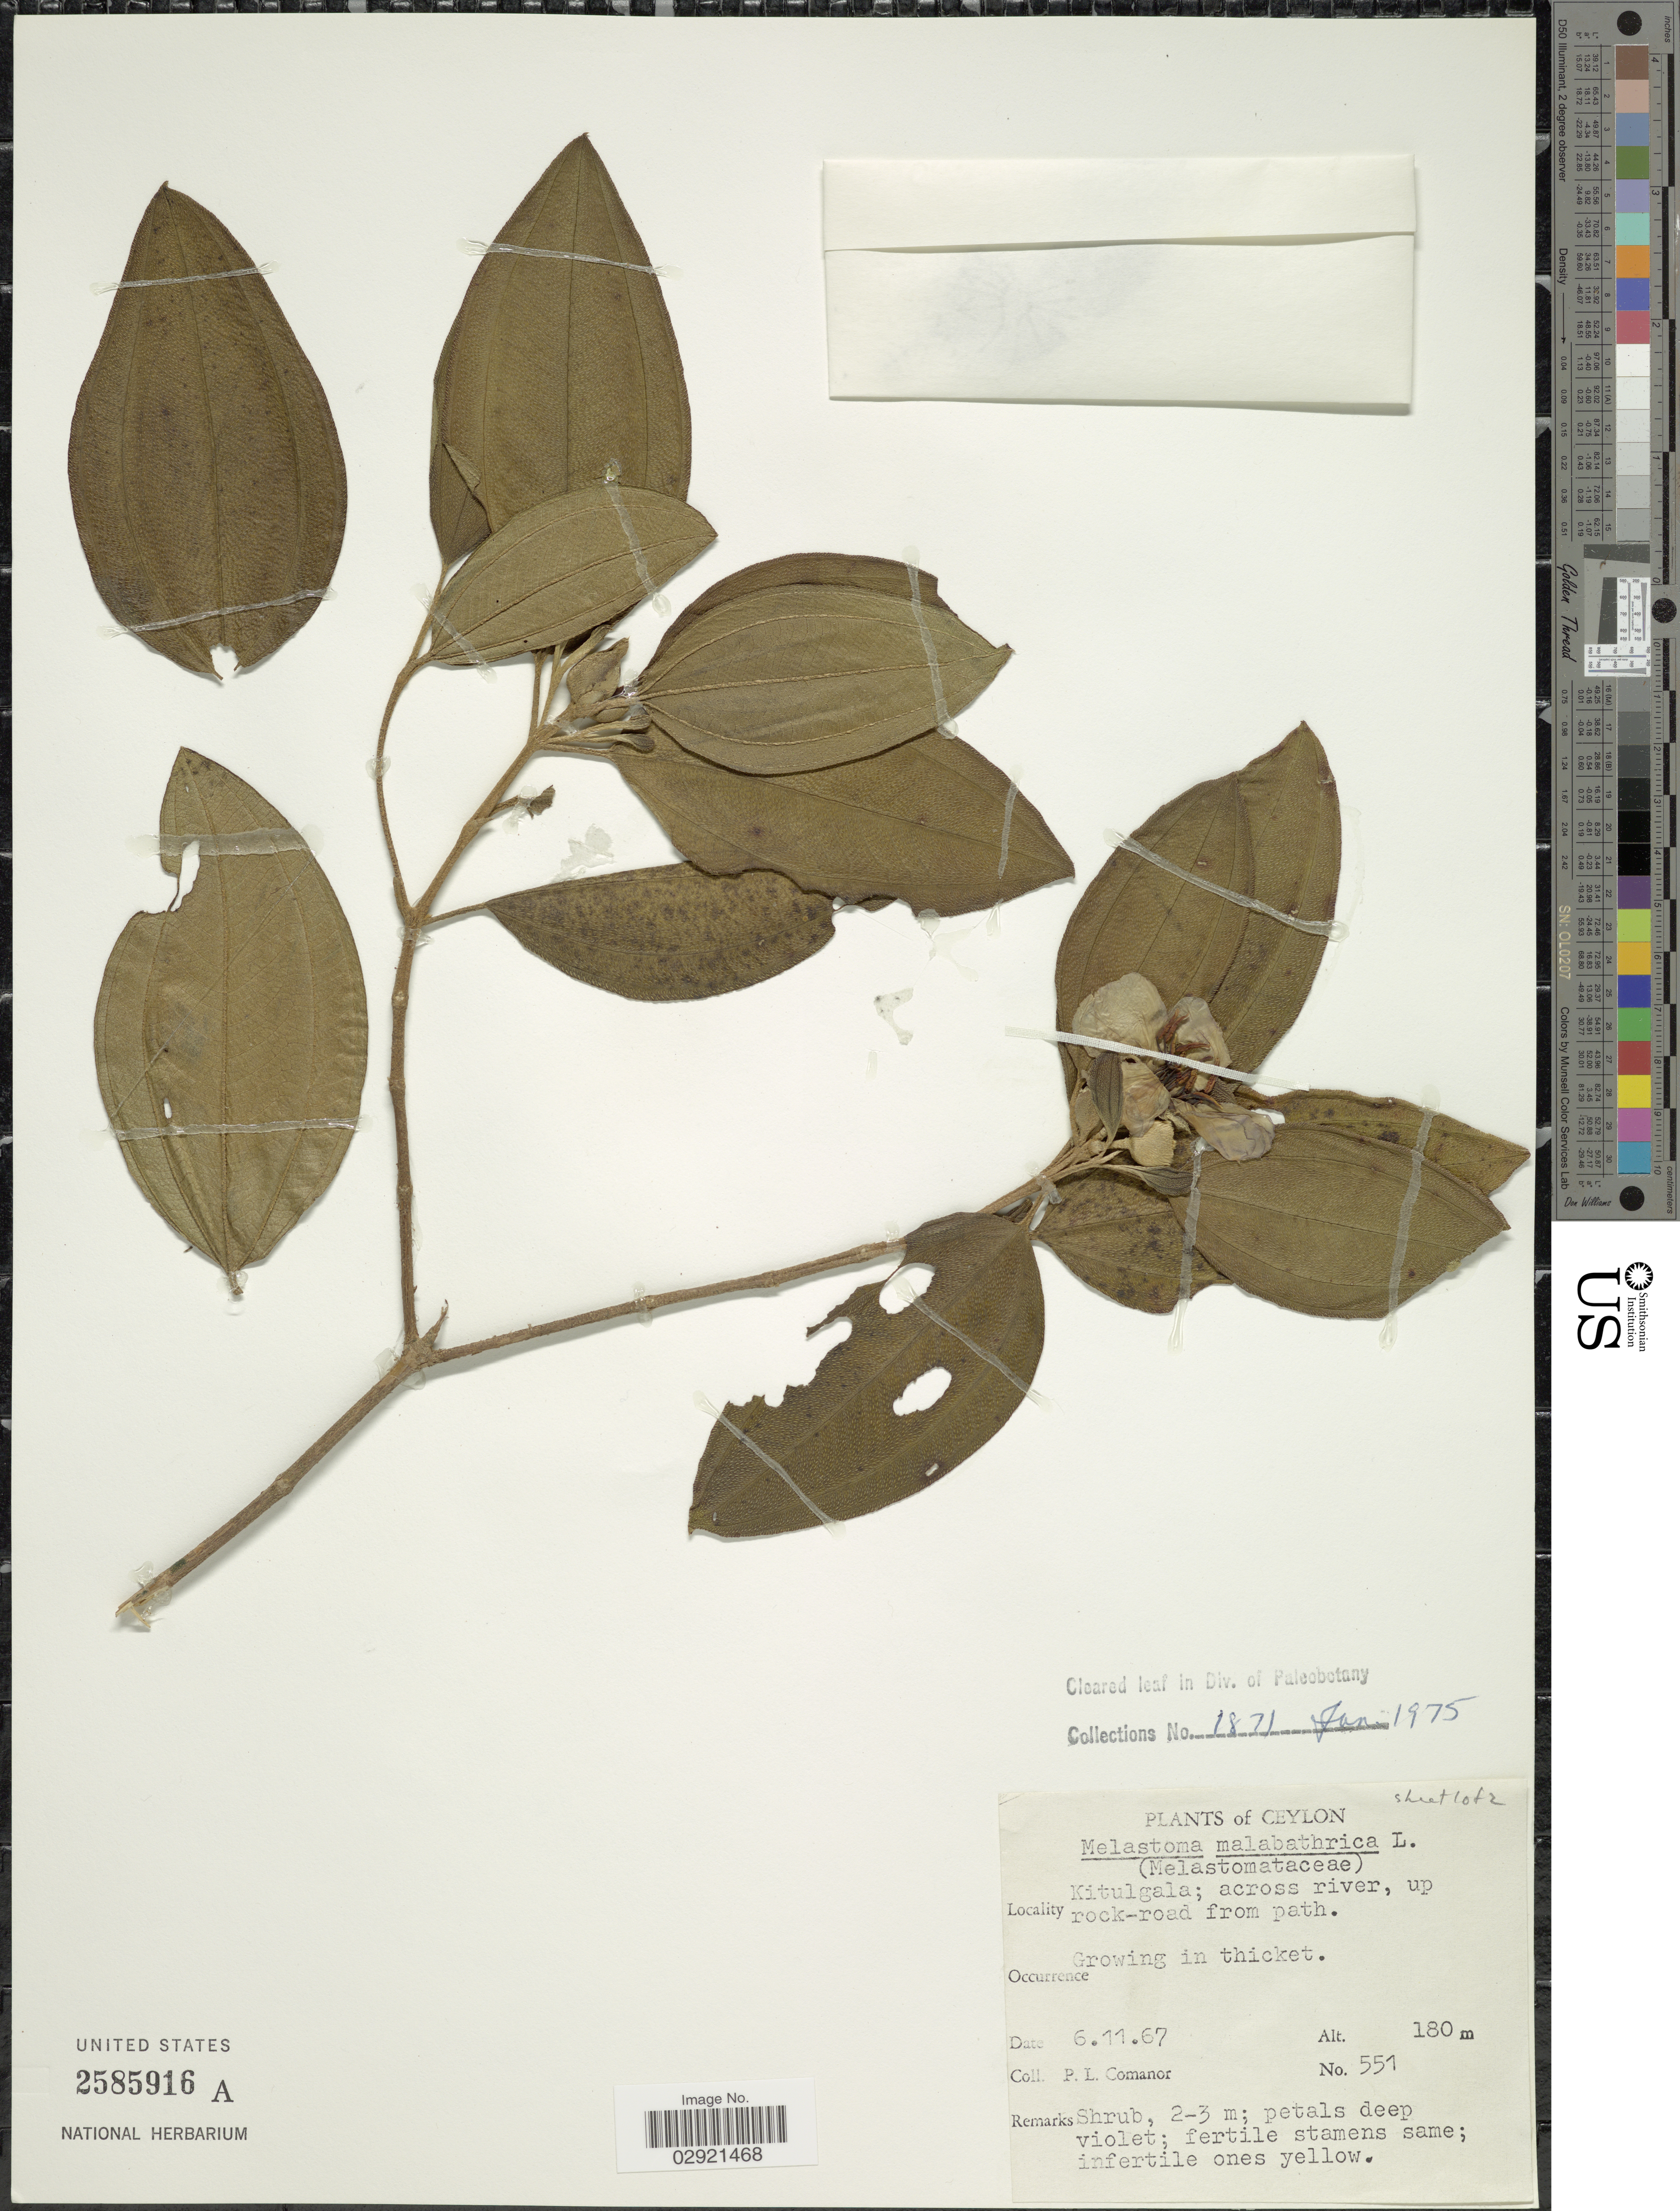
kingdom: Plantae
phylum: Tracheophyta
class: Magnoliopsida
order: Myrtales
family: Melastomataceae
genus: Melastoma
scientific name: Melastoma malabathricum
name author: L.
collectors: P. Comanor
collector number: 551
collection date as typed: Transcribed d/m/y: 6/11/67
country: Sri Lanka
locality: Ceylon. Kitulgala; across river.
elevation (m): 180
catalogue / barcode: US 2585916A